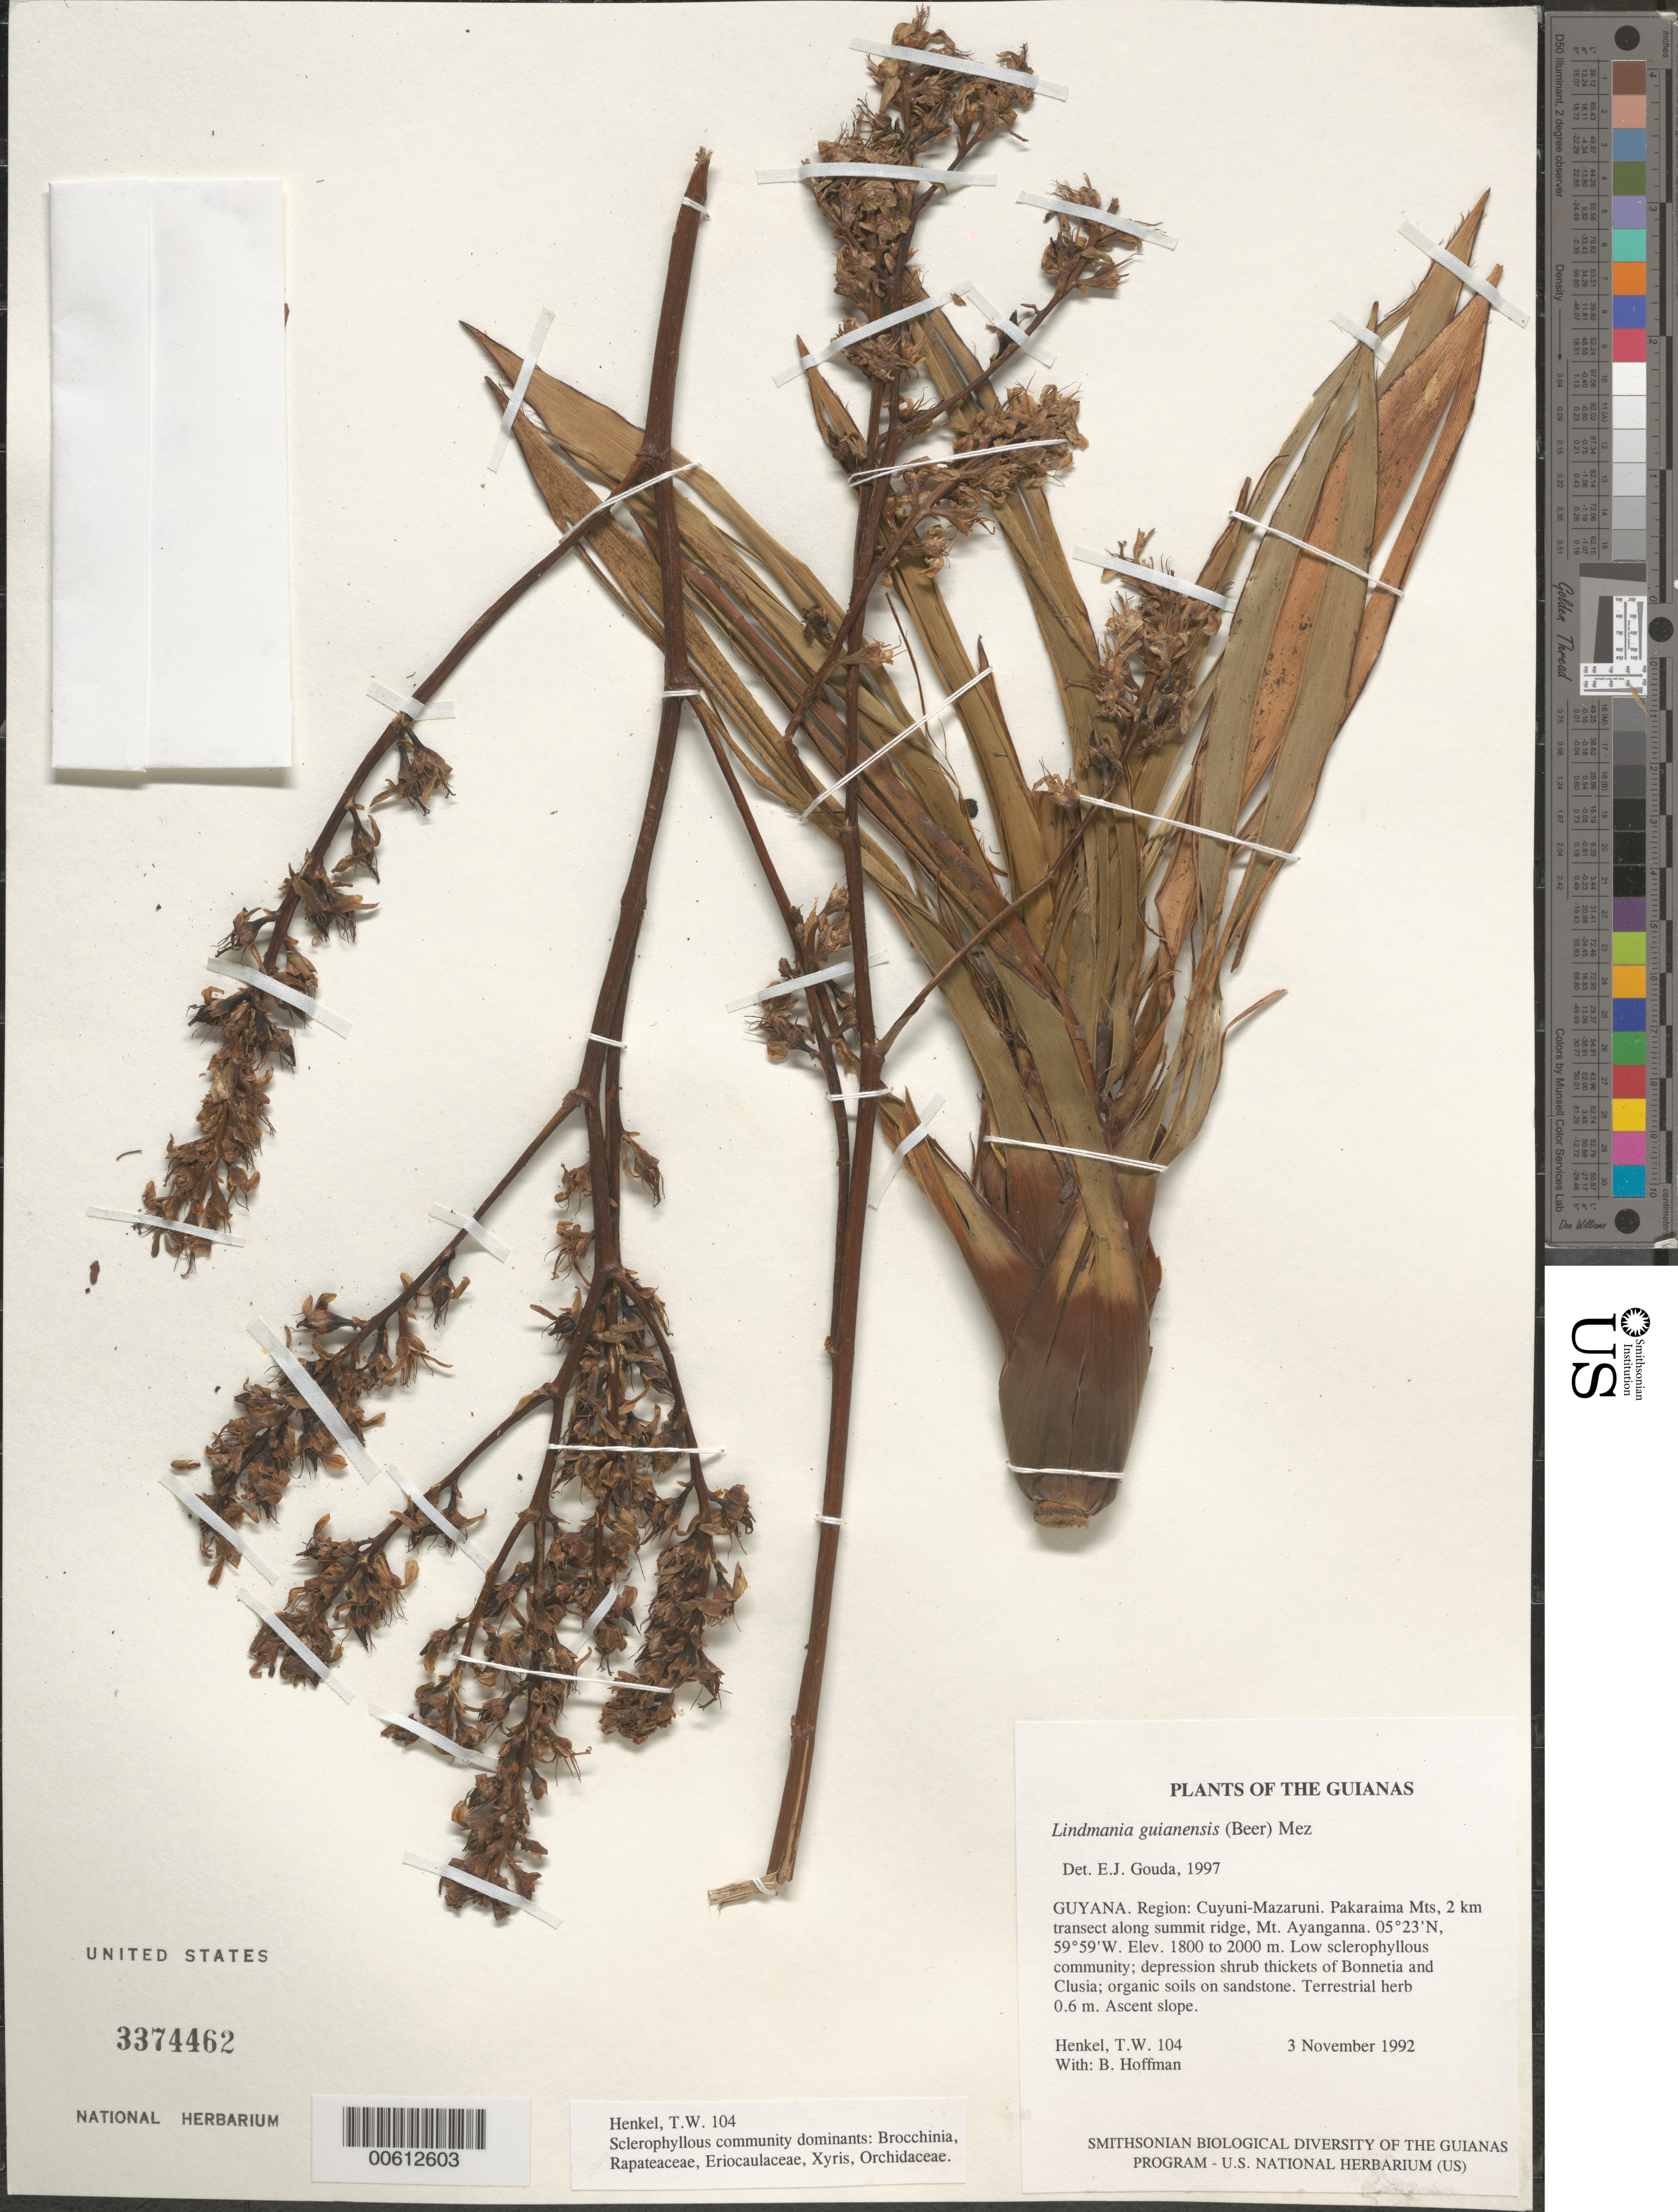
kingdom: Plantae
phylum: Tracheophyta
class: Liliopsida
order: Poales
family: Bromeliaceae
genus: Lindmania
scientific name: Lindmania guianensis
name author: (Beer) Mez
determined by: Gouda, E. J.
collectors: T. Henkel & B. Hoffman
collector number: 104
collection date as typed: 3 November 1992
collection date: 1992-11-03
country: Guyana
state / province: Cuyuni-Mazaruni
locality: Pakaraima Mts, 2 km transect along summit ridge, Mt. Ayanganna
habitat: Low sclerophyllous community; depression shrub thickets of Bonnetia and Clusia; organic soils on sandstone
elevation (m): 1800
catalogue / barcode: US 3374462